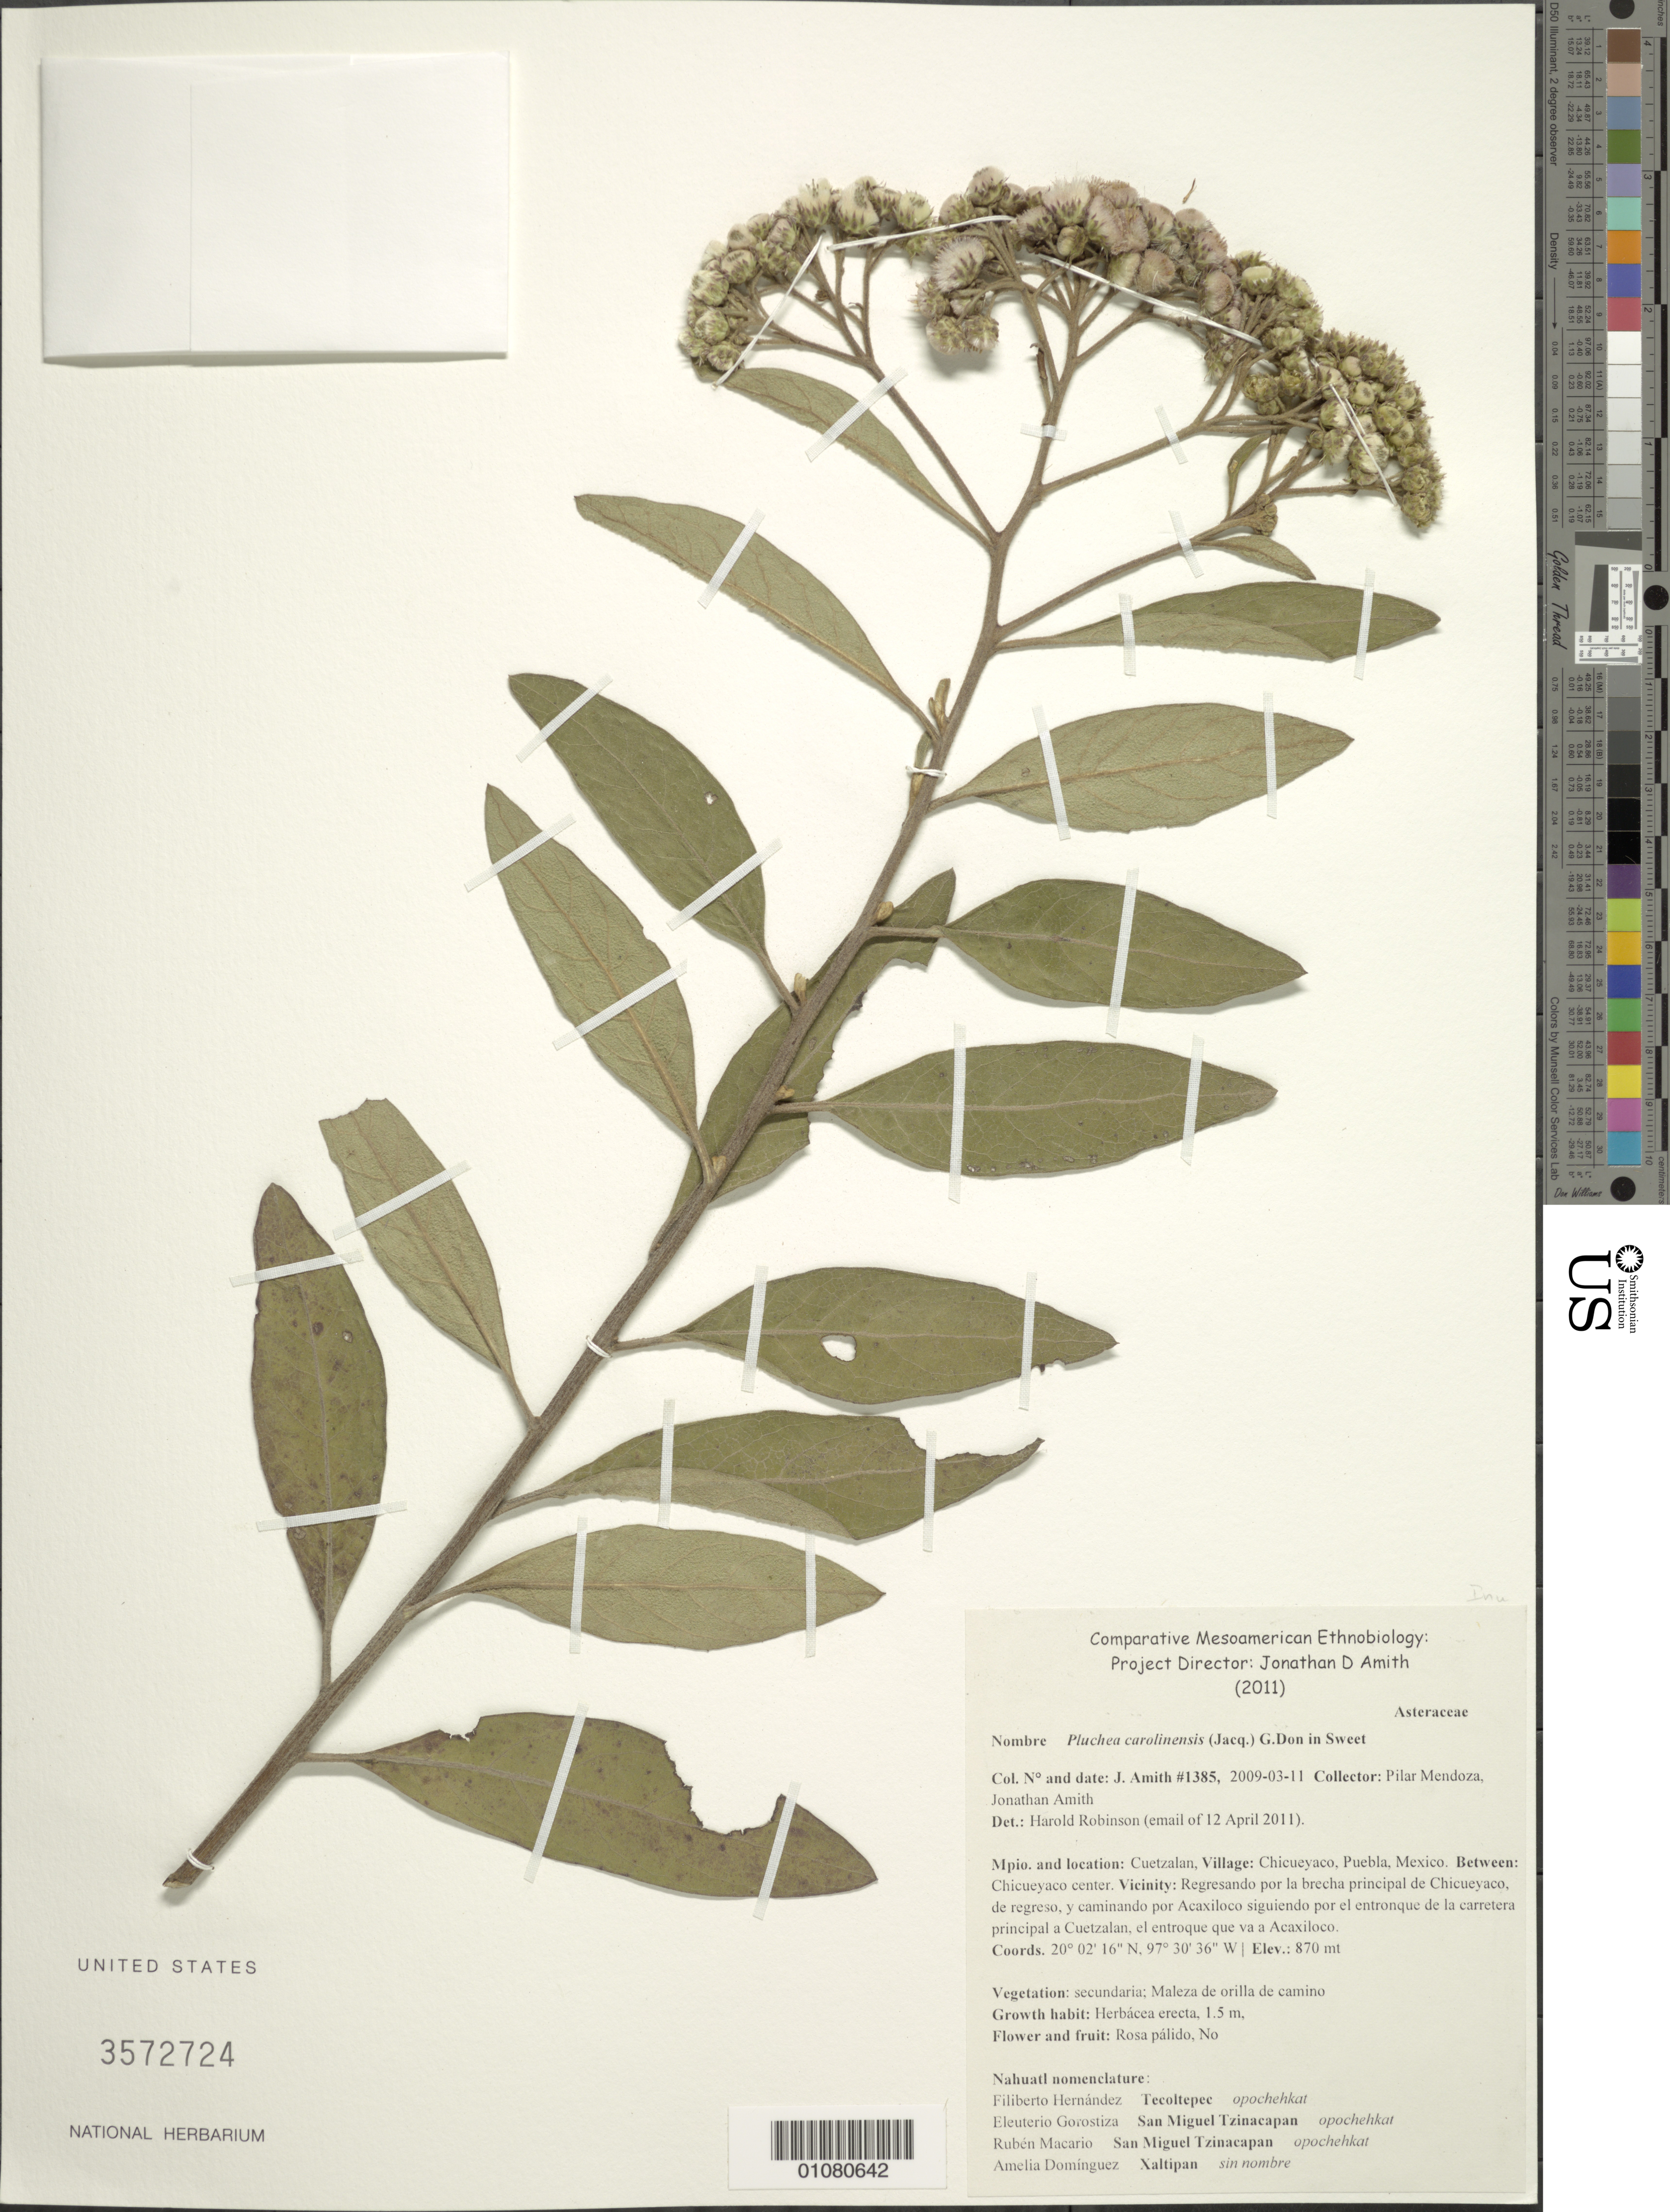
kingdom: Plantae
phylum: Tracheophyta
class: Magnoliopsida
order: Asterales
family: Asteraceae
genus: Pluchea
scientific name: Pluchea carolinensis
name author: (Jacq.) D. Don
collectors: J. D. Amith & P. Mendoza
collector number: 1385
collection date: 2009-03-11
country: Mexico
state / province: Puebla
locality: Chicueyaco, Cuetzalan; Chicueyaco center; regresando por la brecha principal de Chicueyaco, de regreso, y caminando por Acaxiloco siguiendo por el entronque de la carretera principal a Cuetzalan, el entroque…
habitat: Vegetation secundaria, maleza de orilla de camino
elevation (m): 870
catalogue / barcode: US 3572724